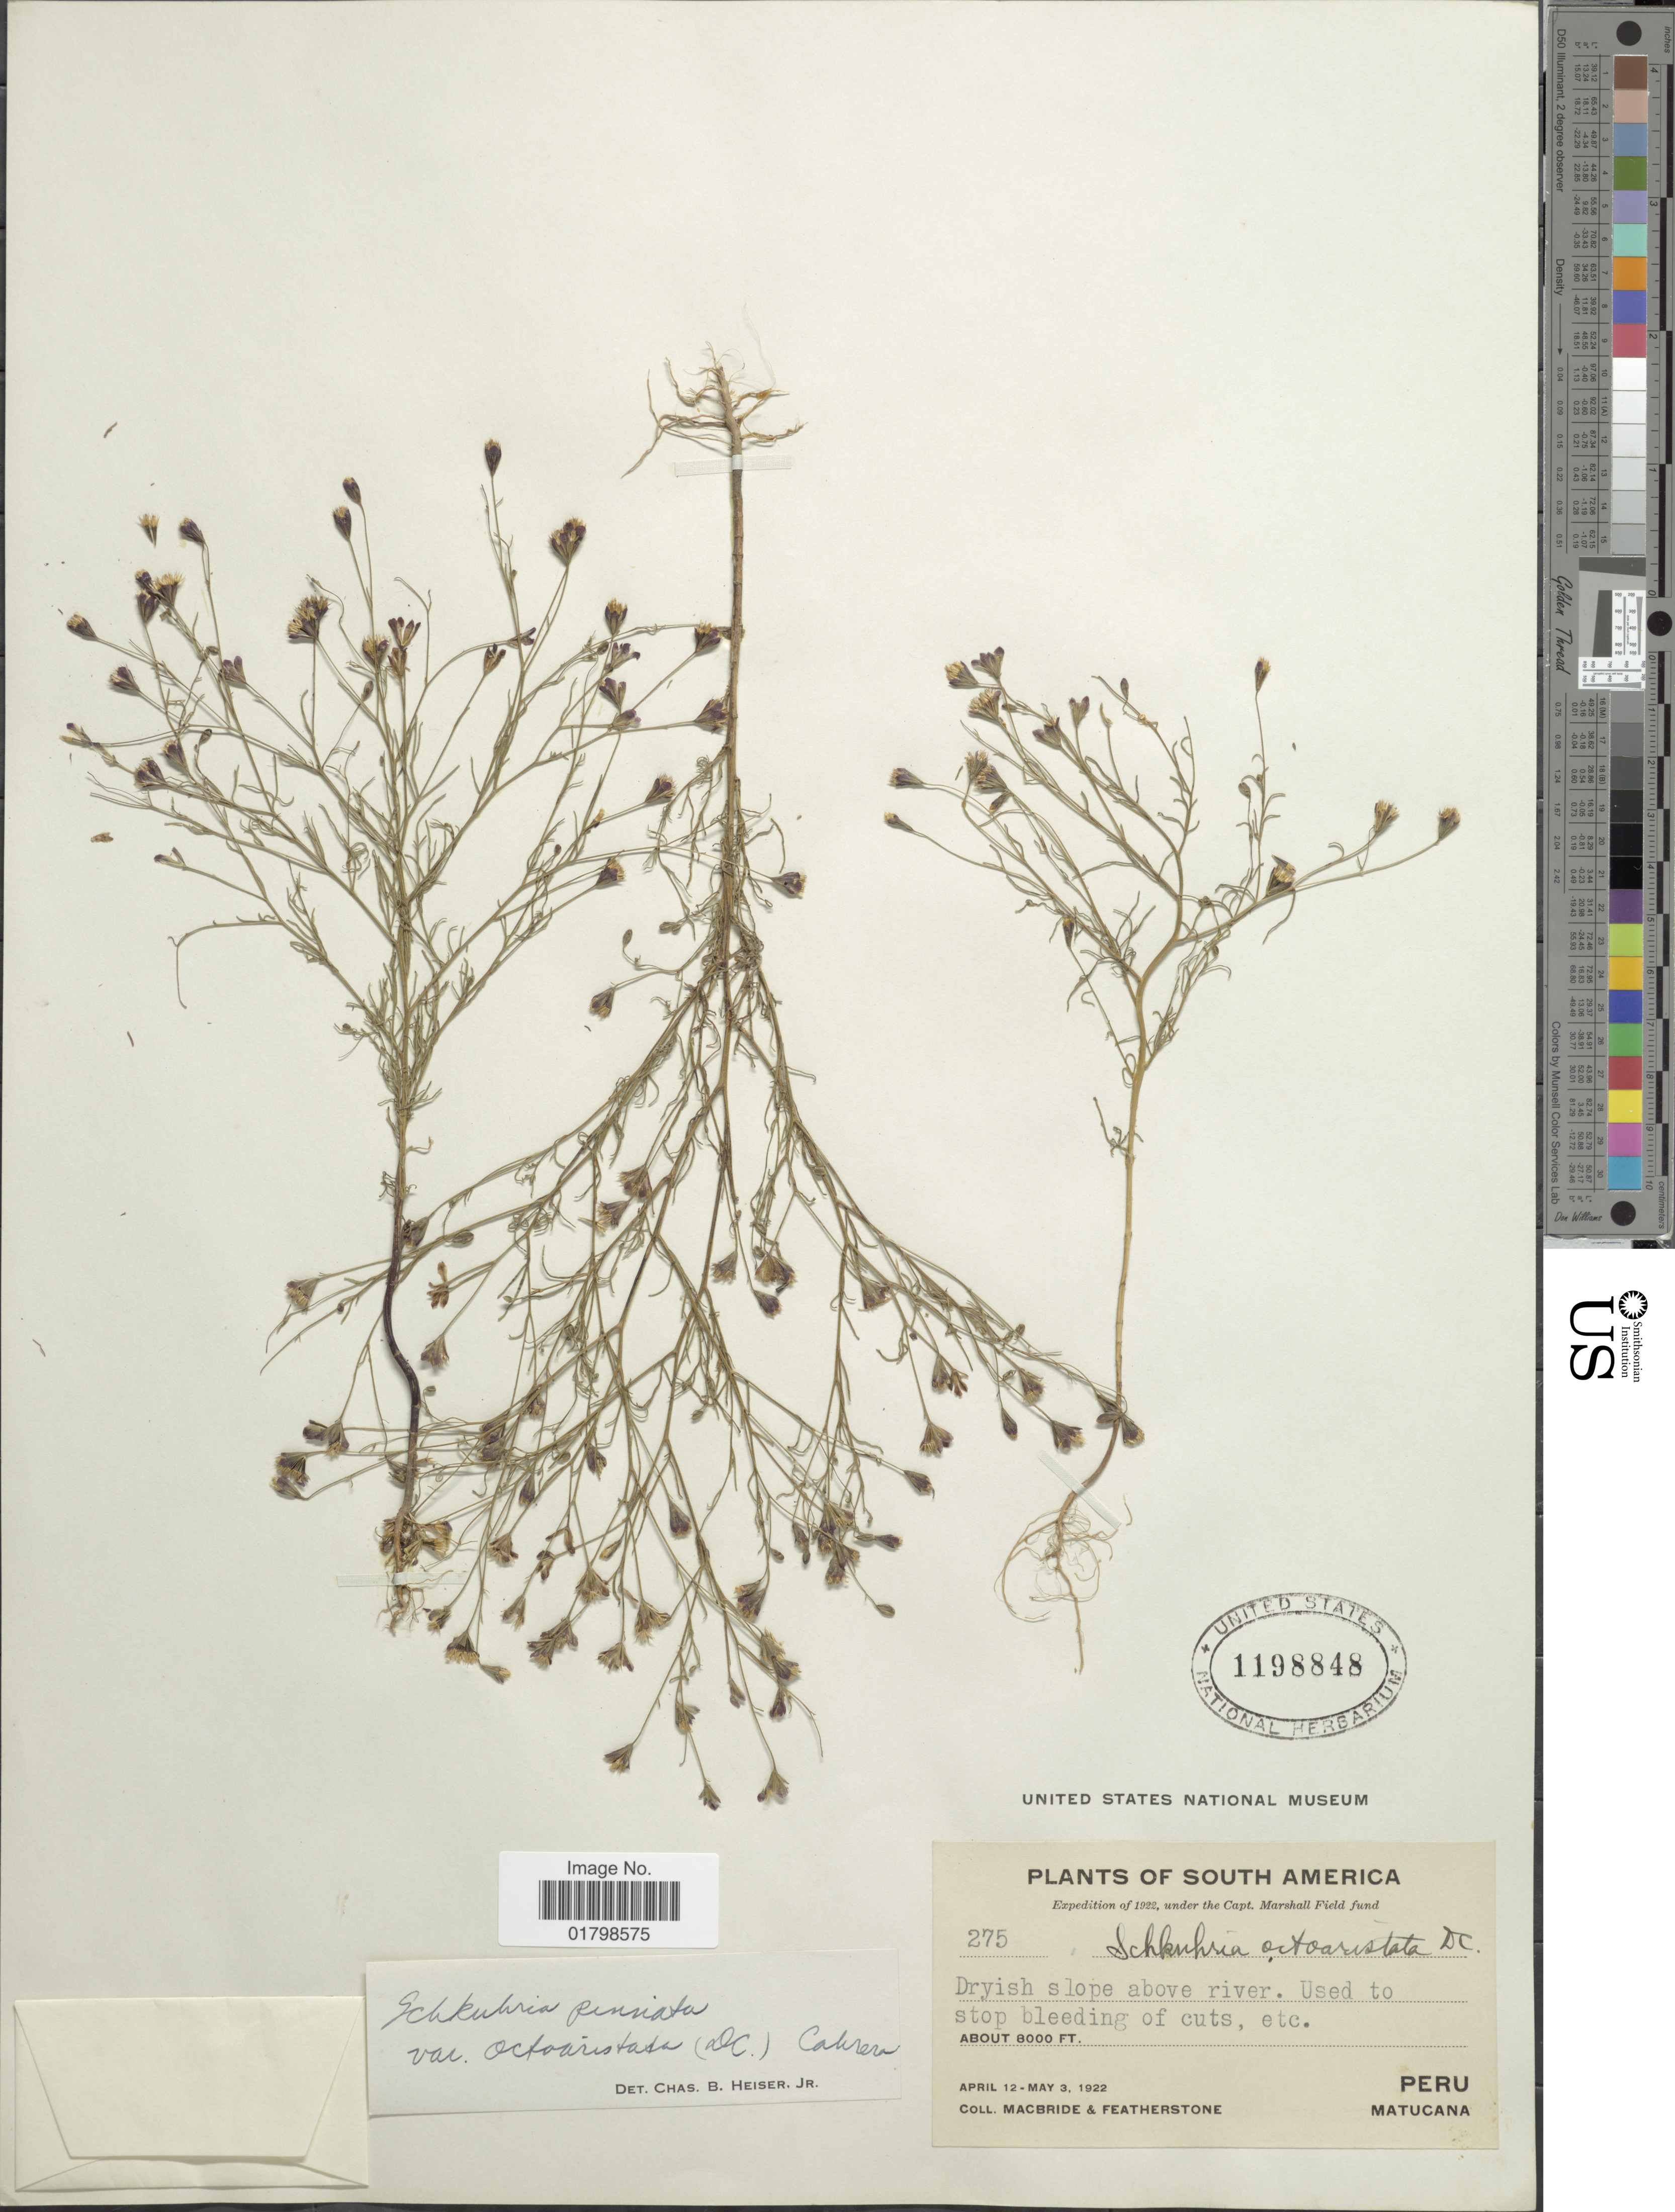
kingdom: Plantae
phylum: Tracheophyta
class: Magnoliopsida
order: Asterales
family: Asteraceae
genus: Schkuhria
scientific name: Schkuhria pinnata var. octoaristata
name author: Cabrera ex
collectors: Macbride, -- & -. Featherstone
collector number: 275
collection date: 1922-04-12/1922-05-03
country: Peru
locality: Matucana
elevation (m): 2438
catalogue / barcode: US 1198848